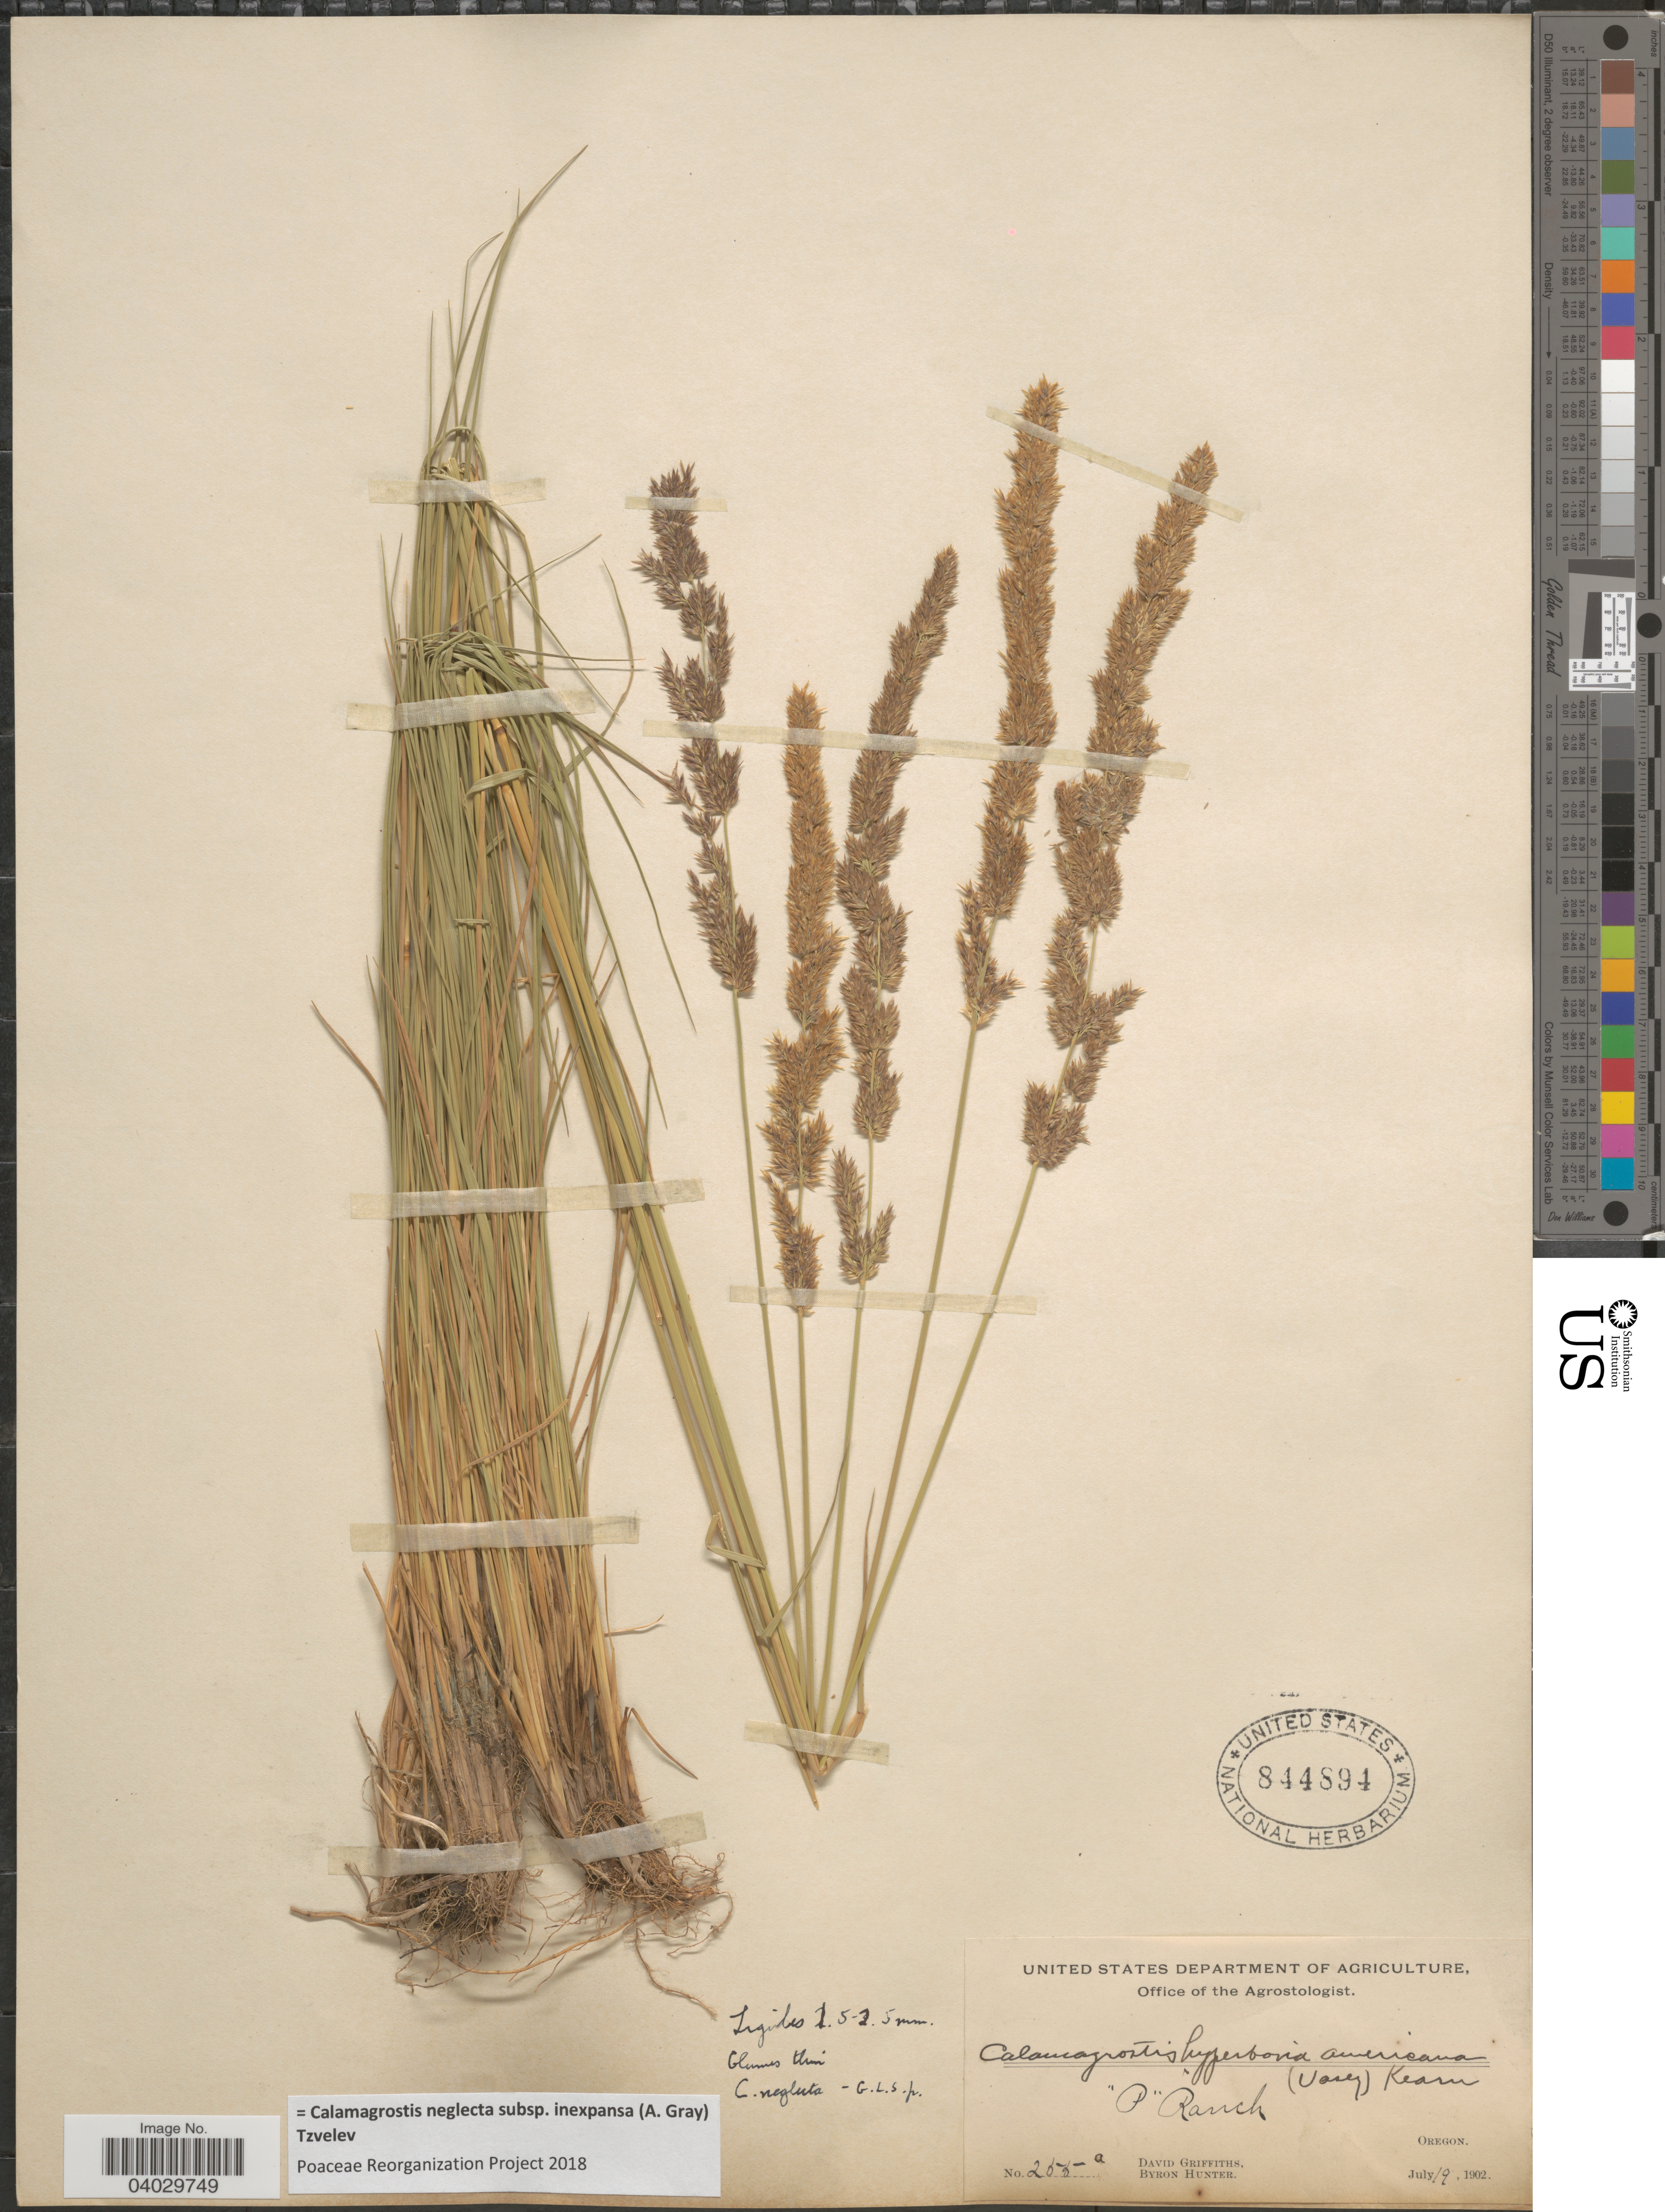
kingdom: Plantae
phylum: Tracheophyta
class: Liliopsida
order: Poales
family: Poaceae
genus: Calamagrostis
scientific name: Calamagrostis neglecta subsp. inexpansa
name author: (A. Gray) Tzvelev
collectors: D. Griffiths & B. Hunter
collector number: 255a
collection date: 1902-07-19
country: United States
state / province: Oregon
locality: P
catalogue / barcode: US 844894